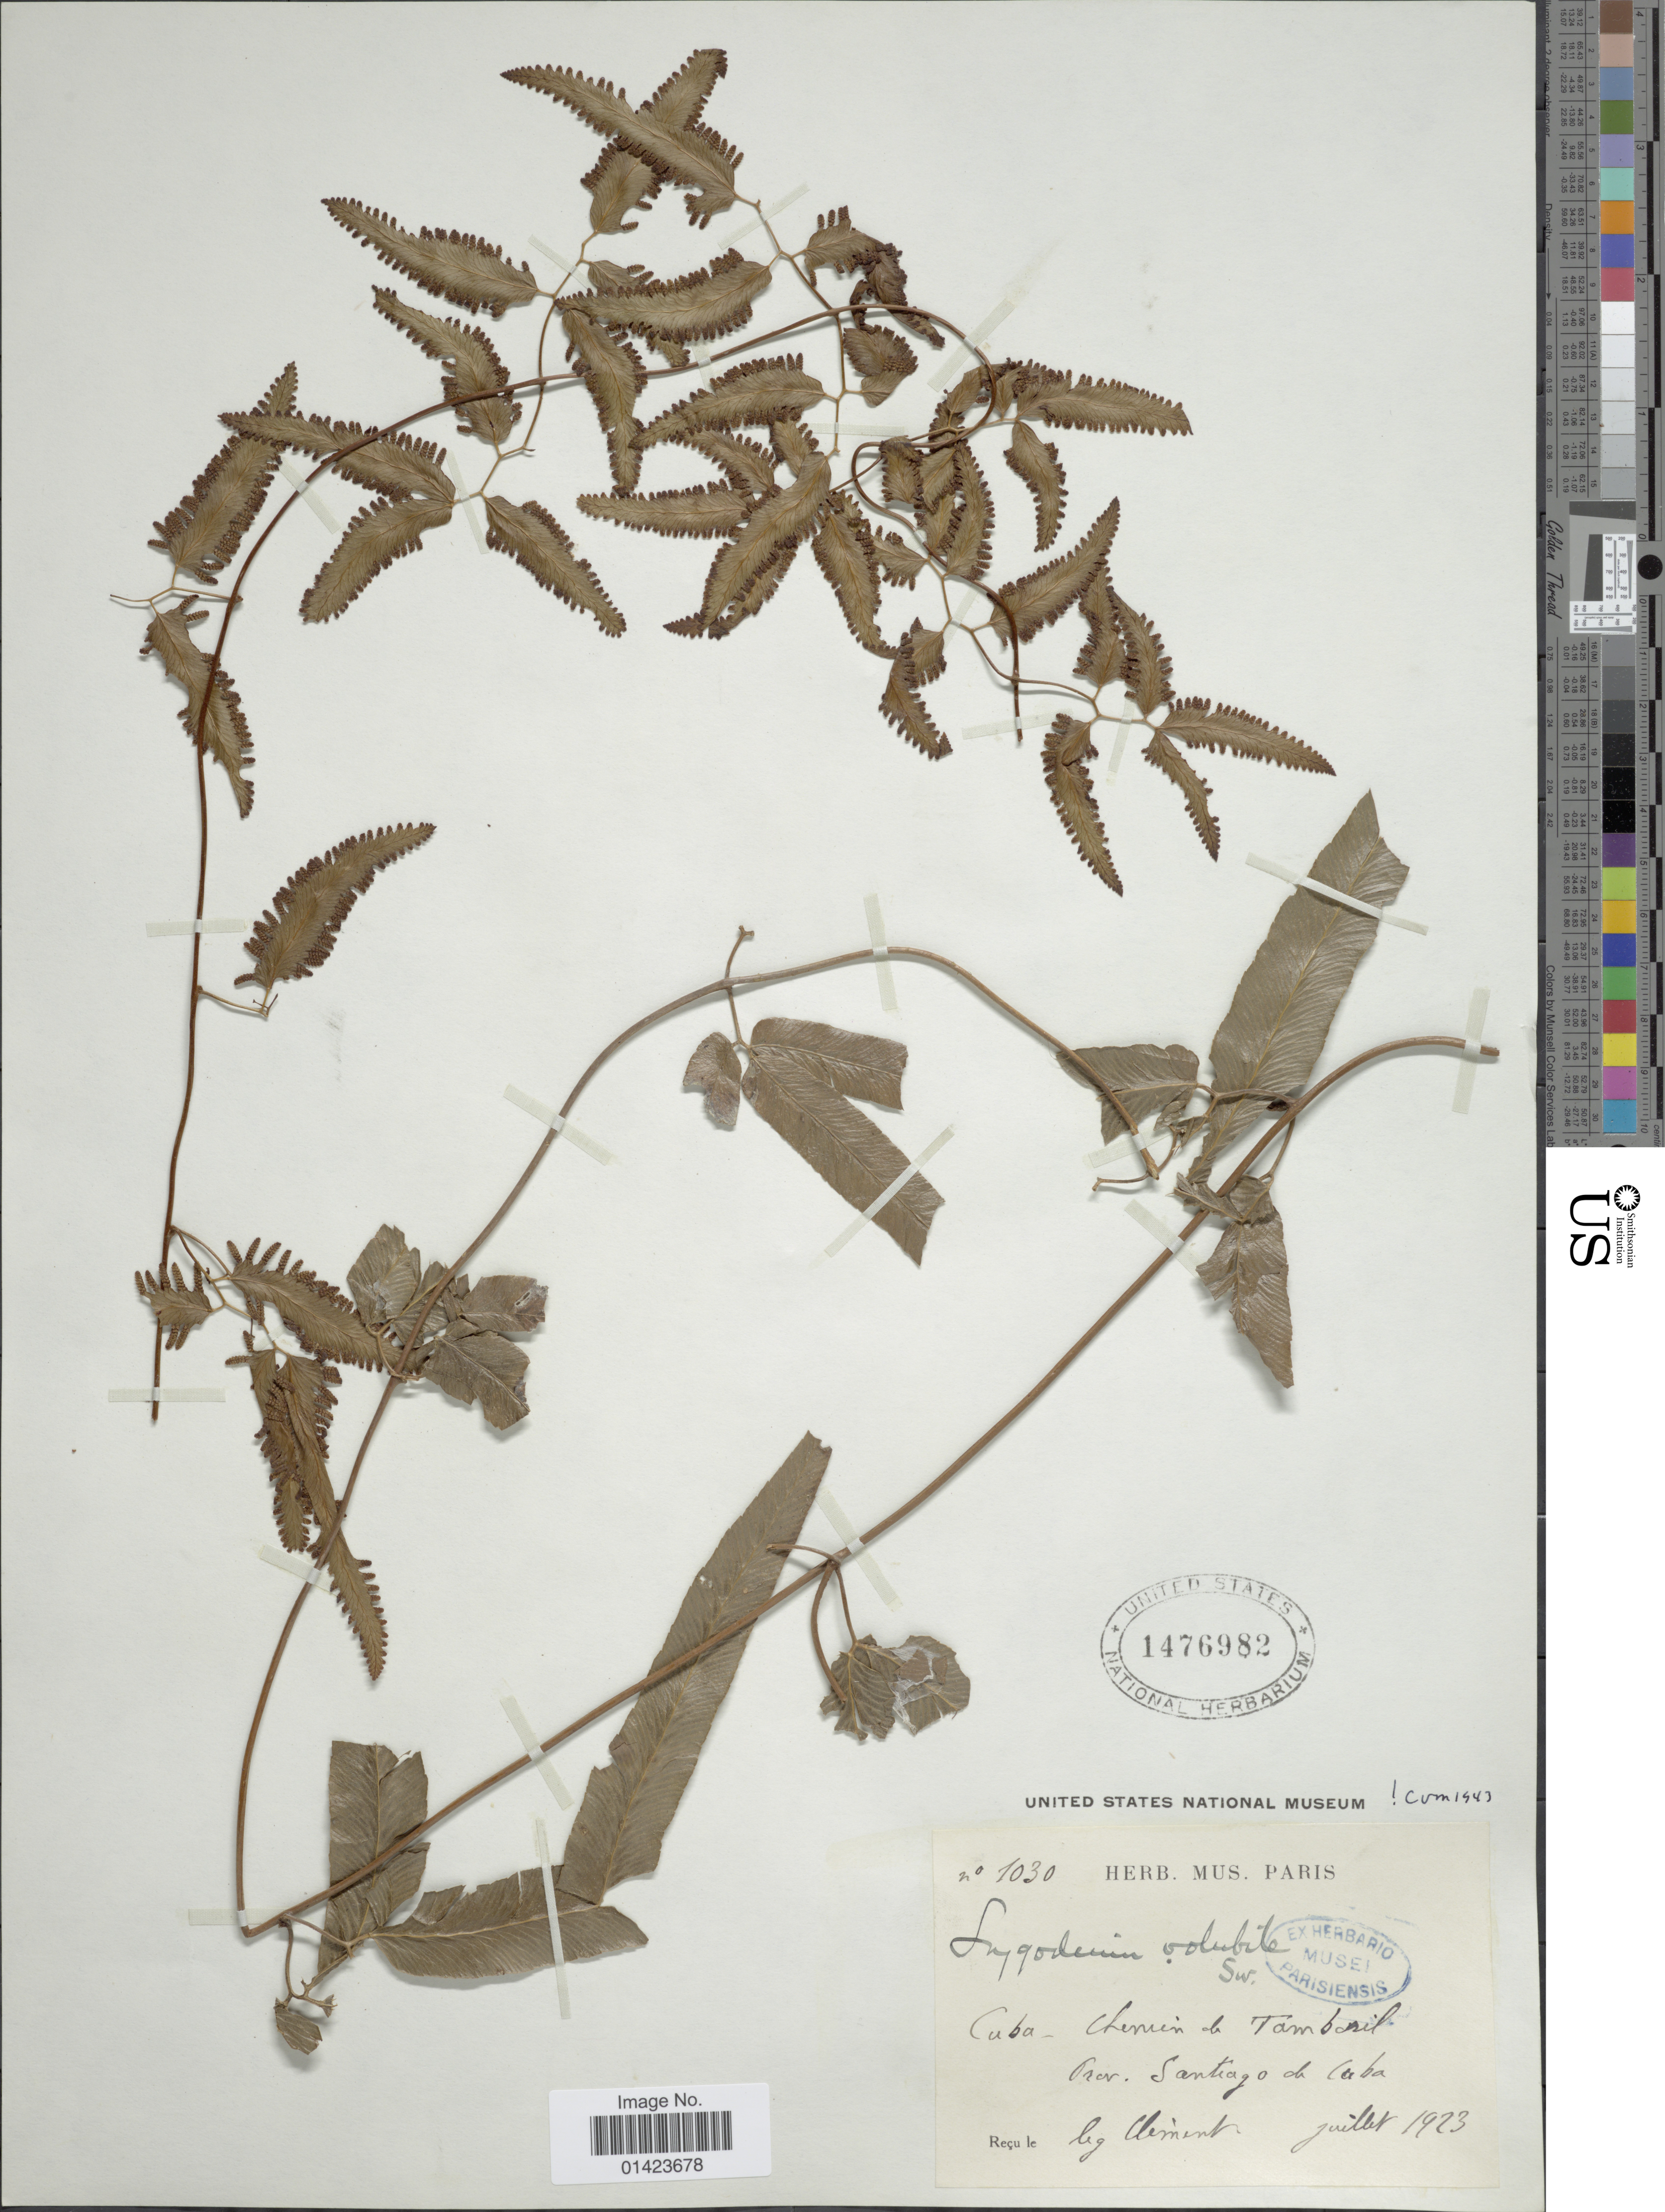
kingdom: Plantae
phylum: Tracheophyta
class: Polypodiopsida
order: Schizaeales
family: Lygodiaceae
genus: Lygodium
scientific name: Lygodium volubile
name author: Sw.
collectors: Clément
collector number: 1030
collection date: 1923-07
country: Cuba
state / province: Santiago de Cuba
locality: Chemin de Tamboril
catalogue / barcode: US 1476982